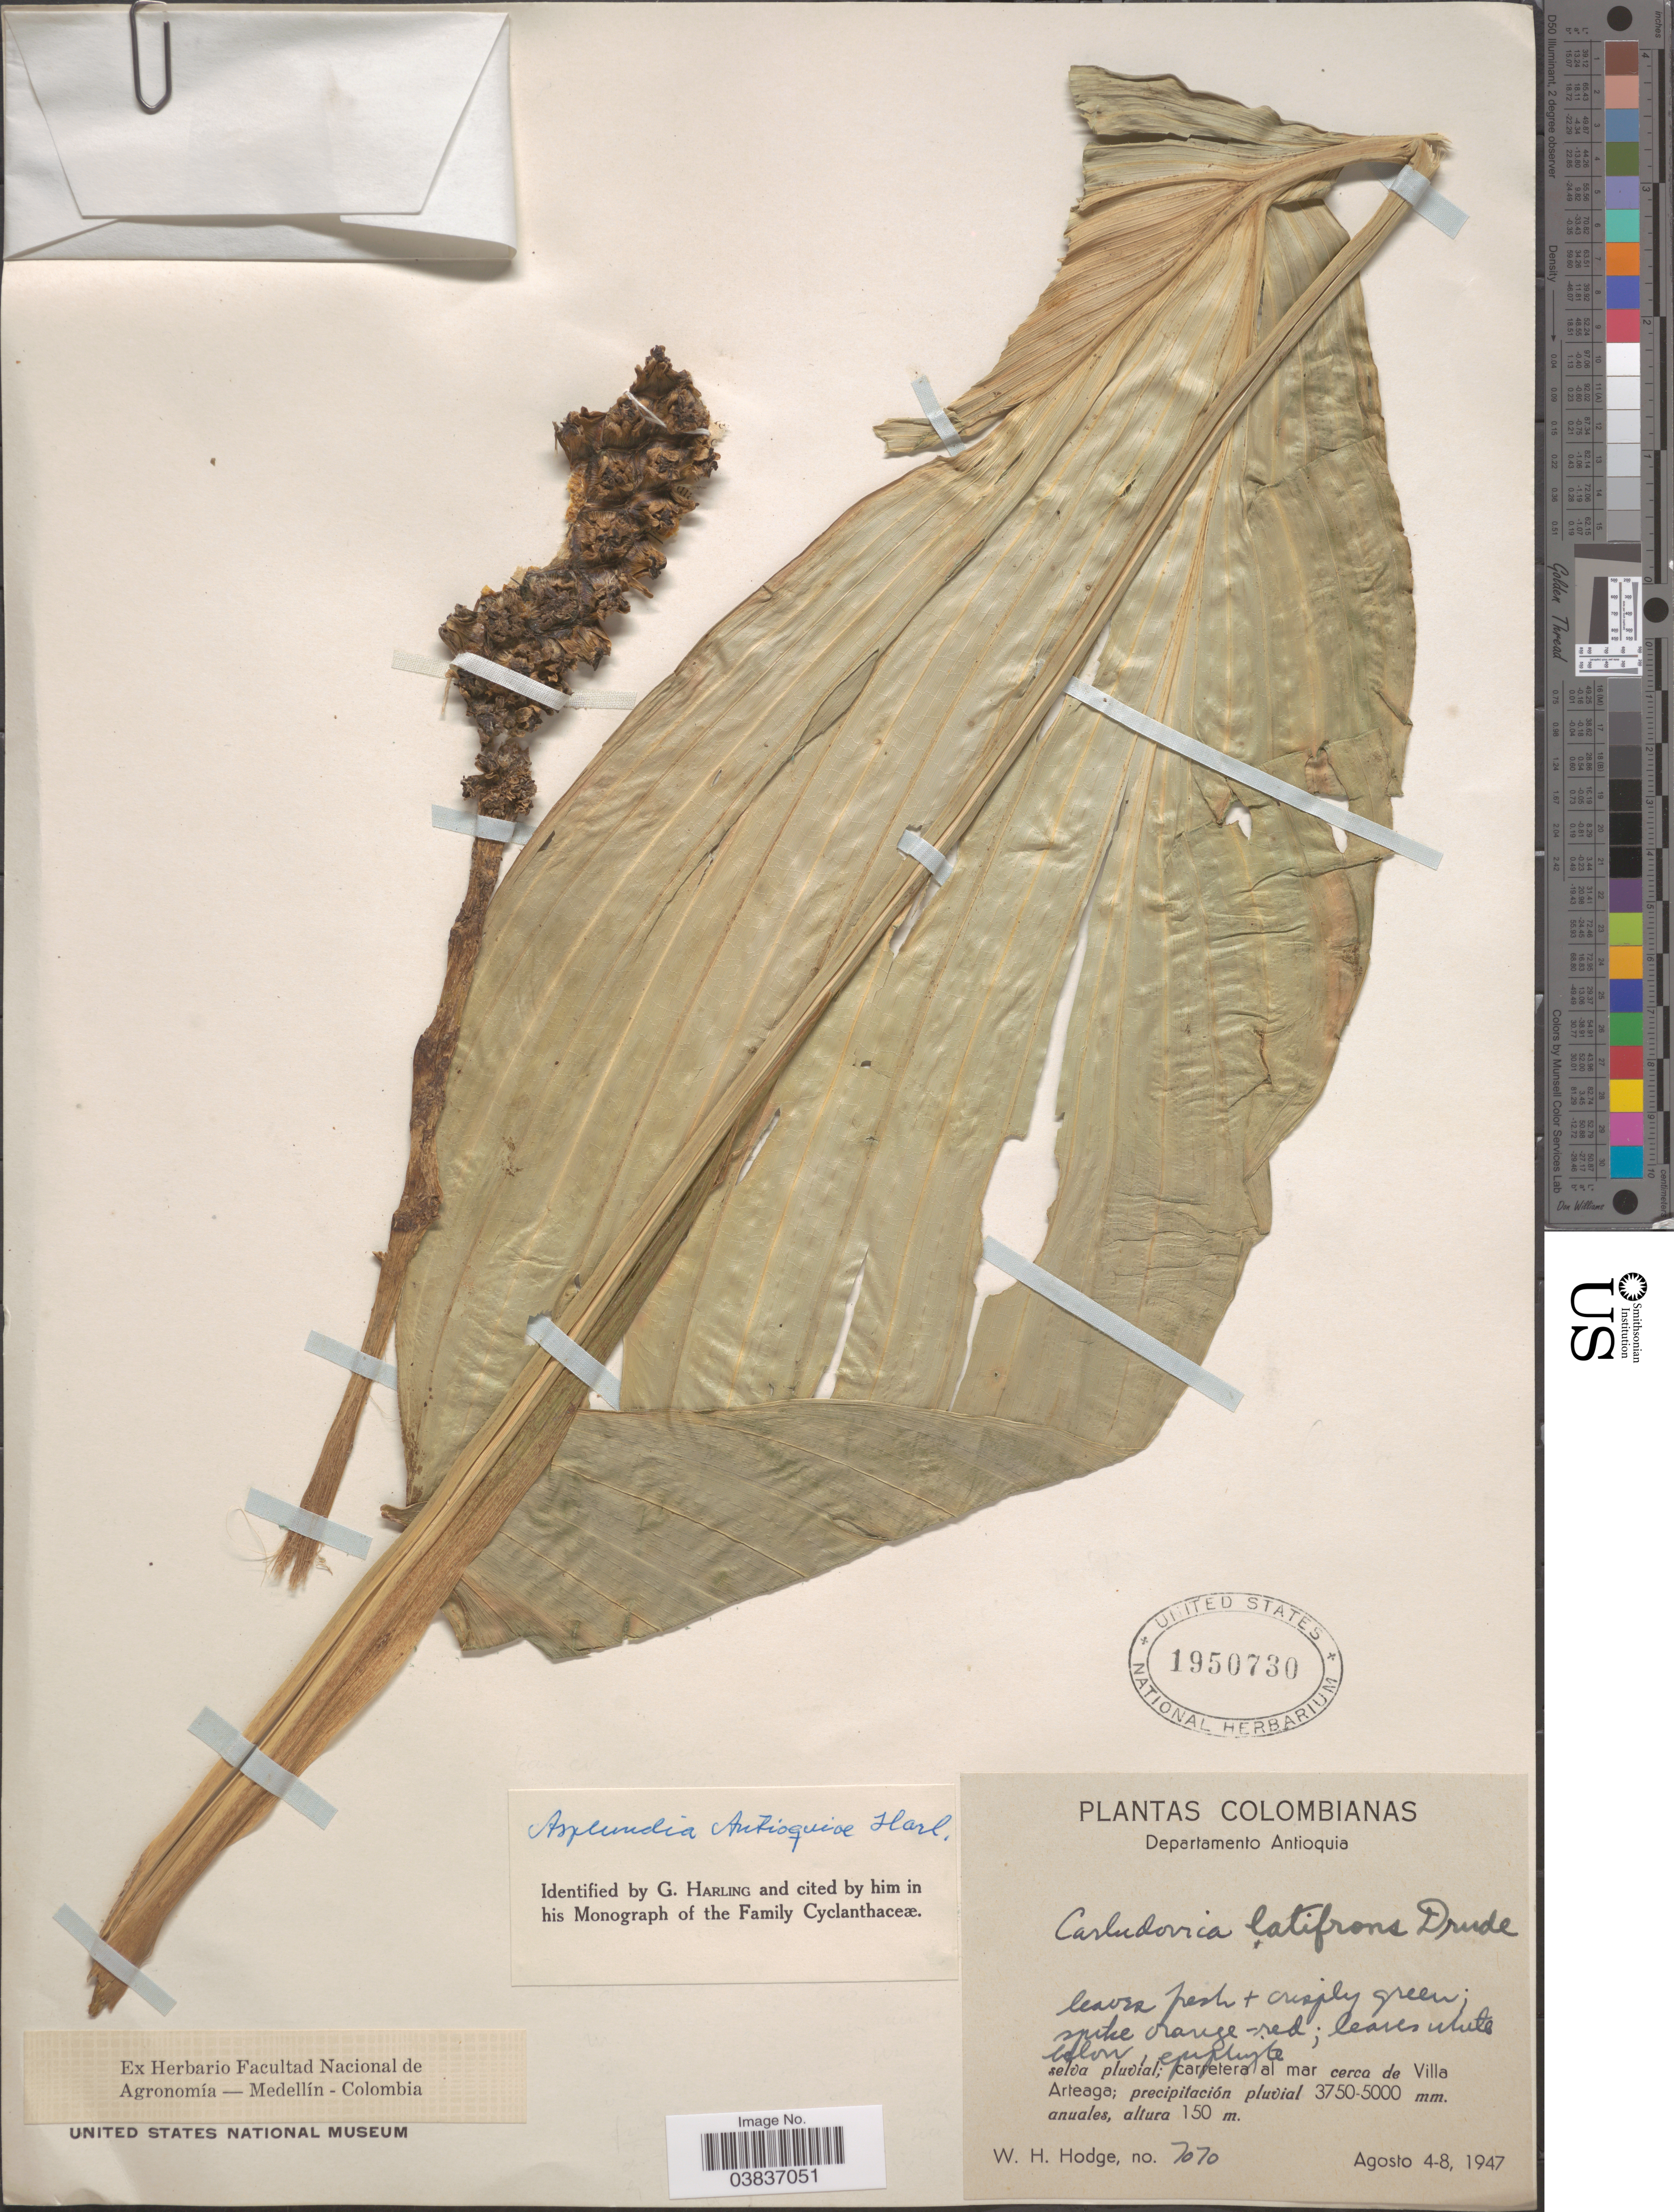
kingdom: Plantae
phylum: Tracheophyta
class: Liliopsida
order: Pandanales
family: Cyclanthaceae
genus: Asplundia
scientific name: Asplundia antioquiae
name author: Harling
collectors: W. Hodge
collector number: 7070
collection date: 1947-08-04/1947-08-08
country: Colombia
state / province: Antioquia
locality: Departamento Antioquia. Cerca de Villa Arteaga.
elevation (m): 150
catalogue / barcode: US 1950730